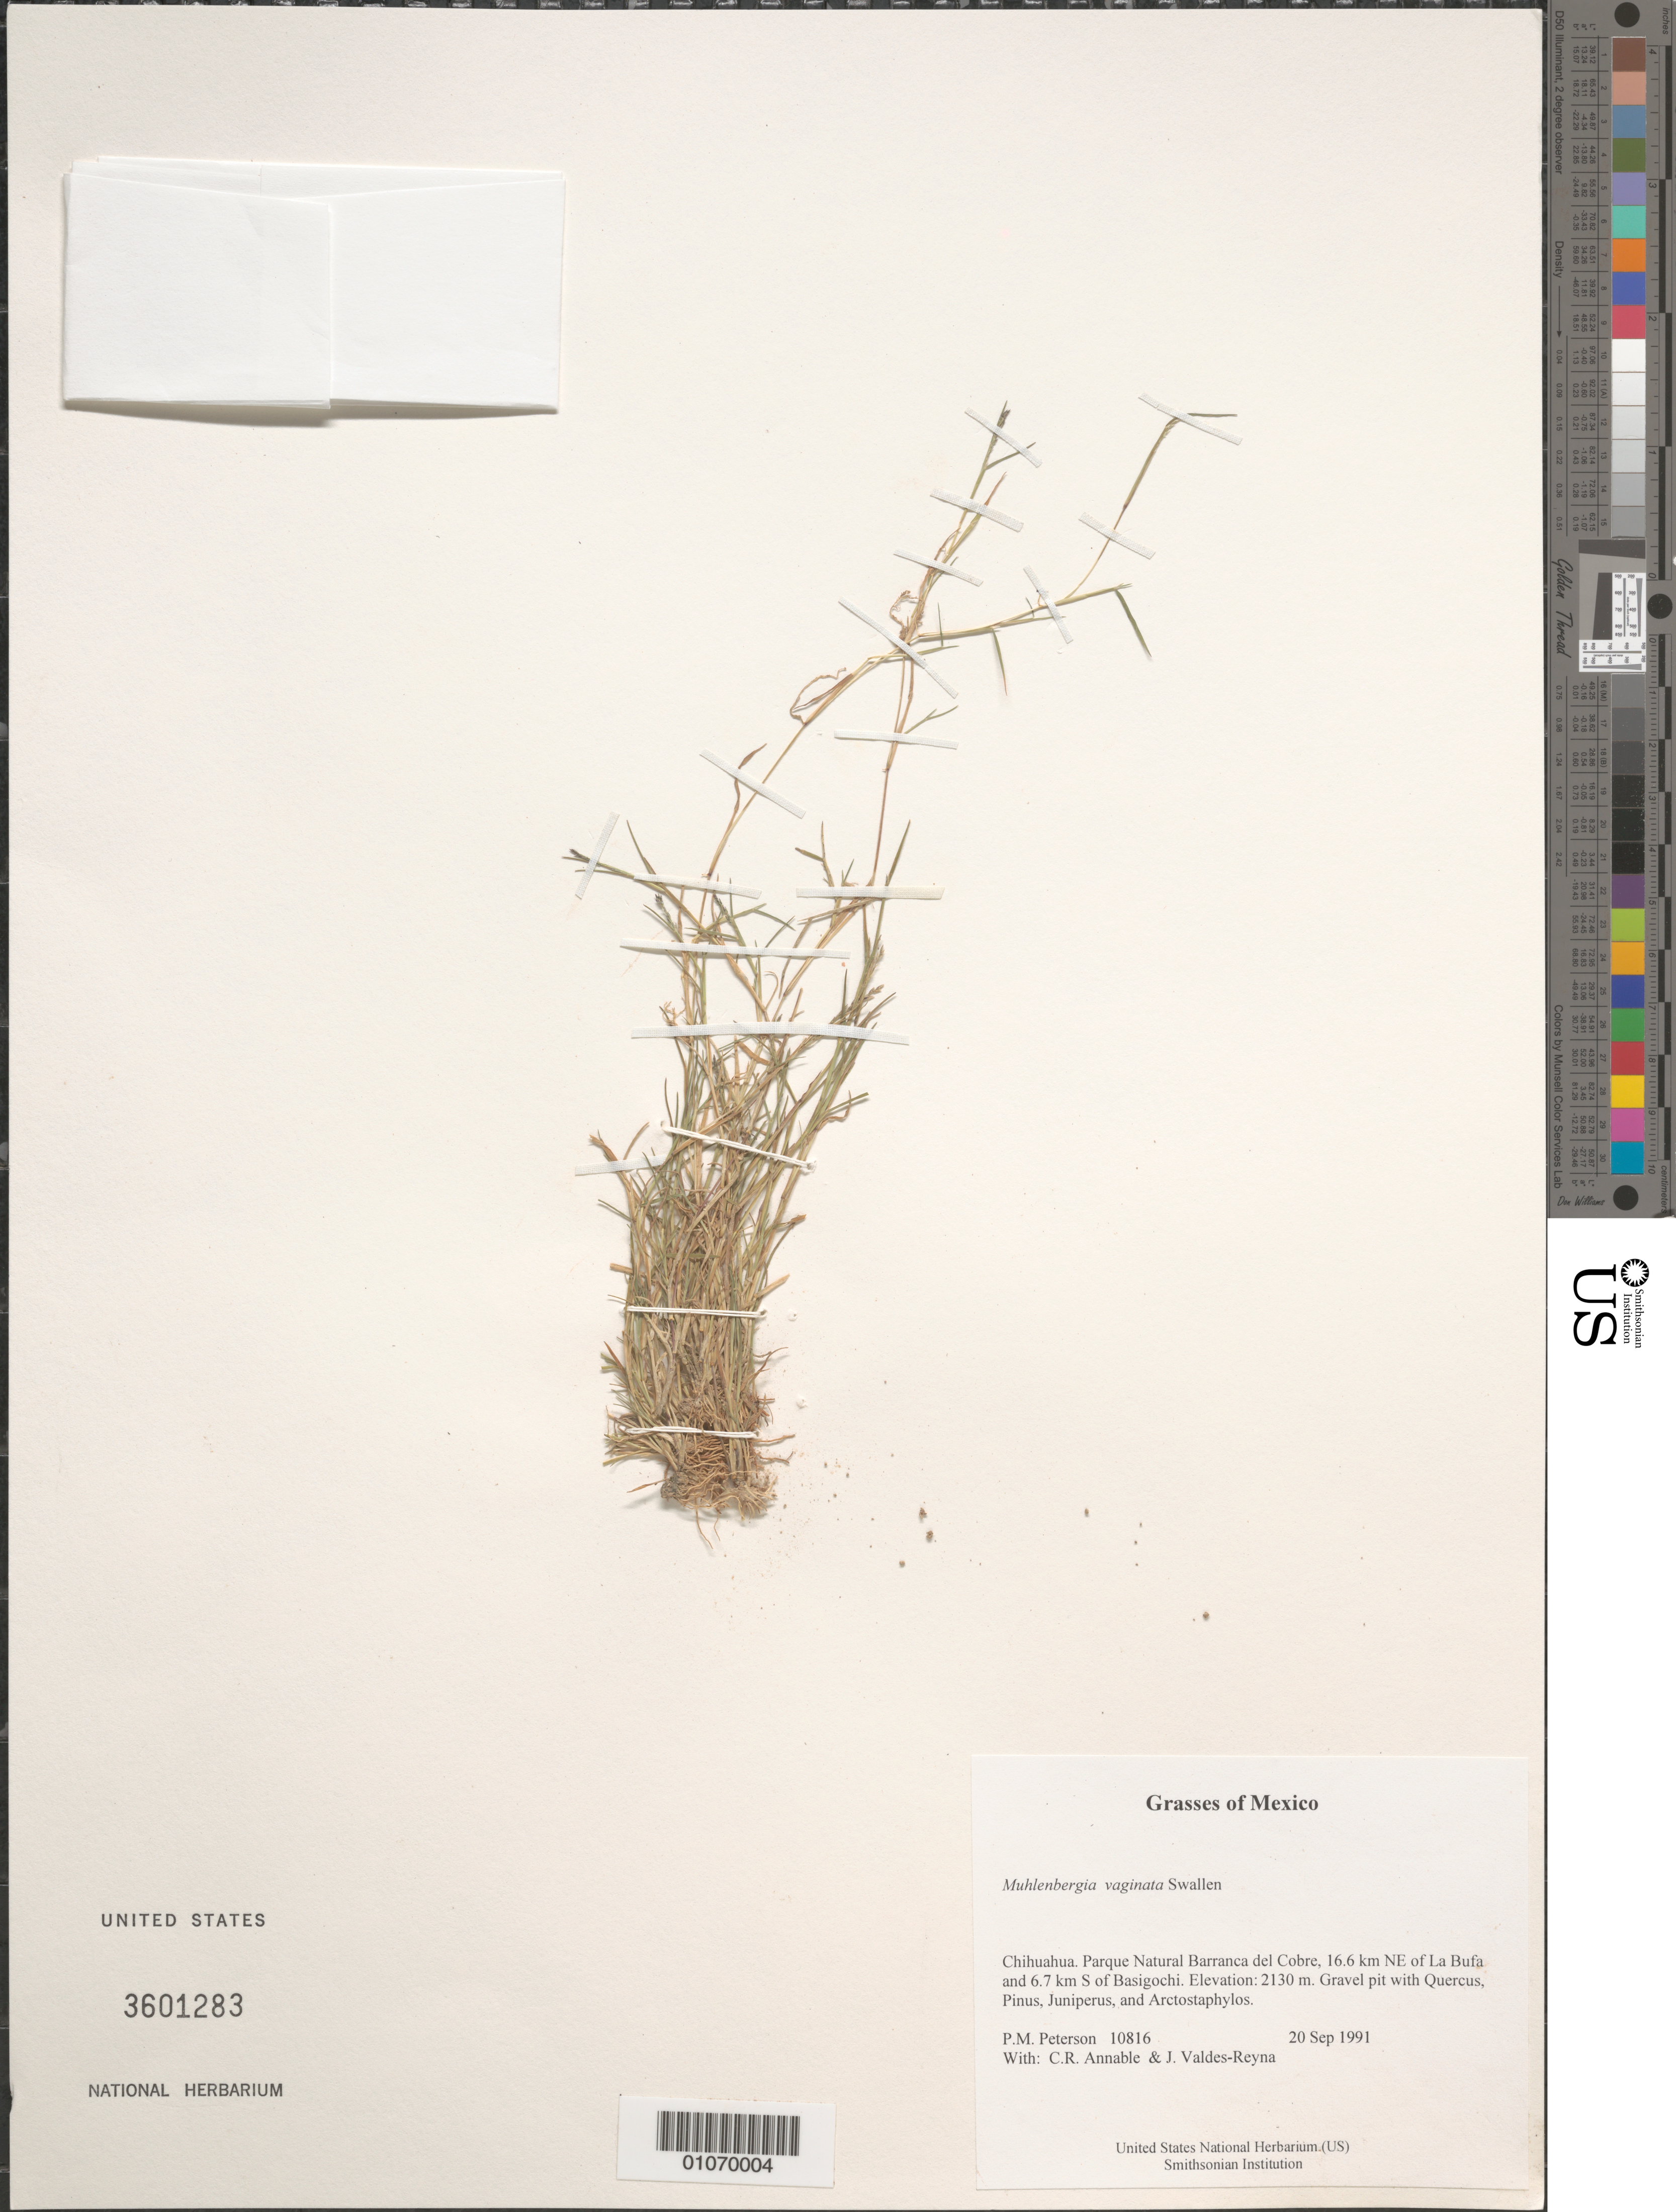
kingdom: Plantae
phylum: Tracheophyta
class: Liliopsida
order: Poales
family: Poaceae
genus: Muhlenbergia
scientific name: Muhlenbergia vaginata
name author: Swallen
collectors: P. M. Peterson, C. R. Annable & J. Valdés-Reyna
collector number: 10816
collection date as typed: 20 Sep 1991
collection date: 1991-09-20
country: Mexico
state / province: Chihuahua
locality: Parque Natural Barranca del Cobre, 16.6 km NE of La Bufa and 6.7 km S of Basigochi.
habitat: Gravel pit with Quercus, Pinus, Juniperus, and Arctostaphylos.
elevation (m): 2130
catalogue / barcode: US 3601283